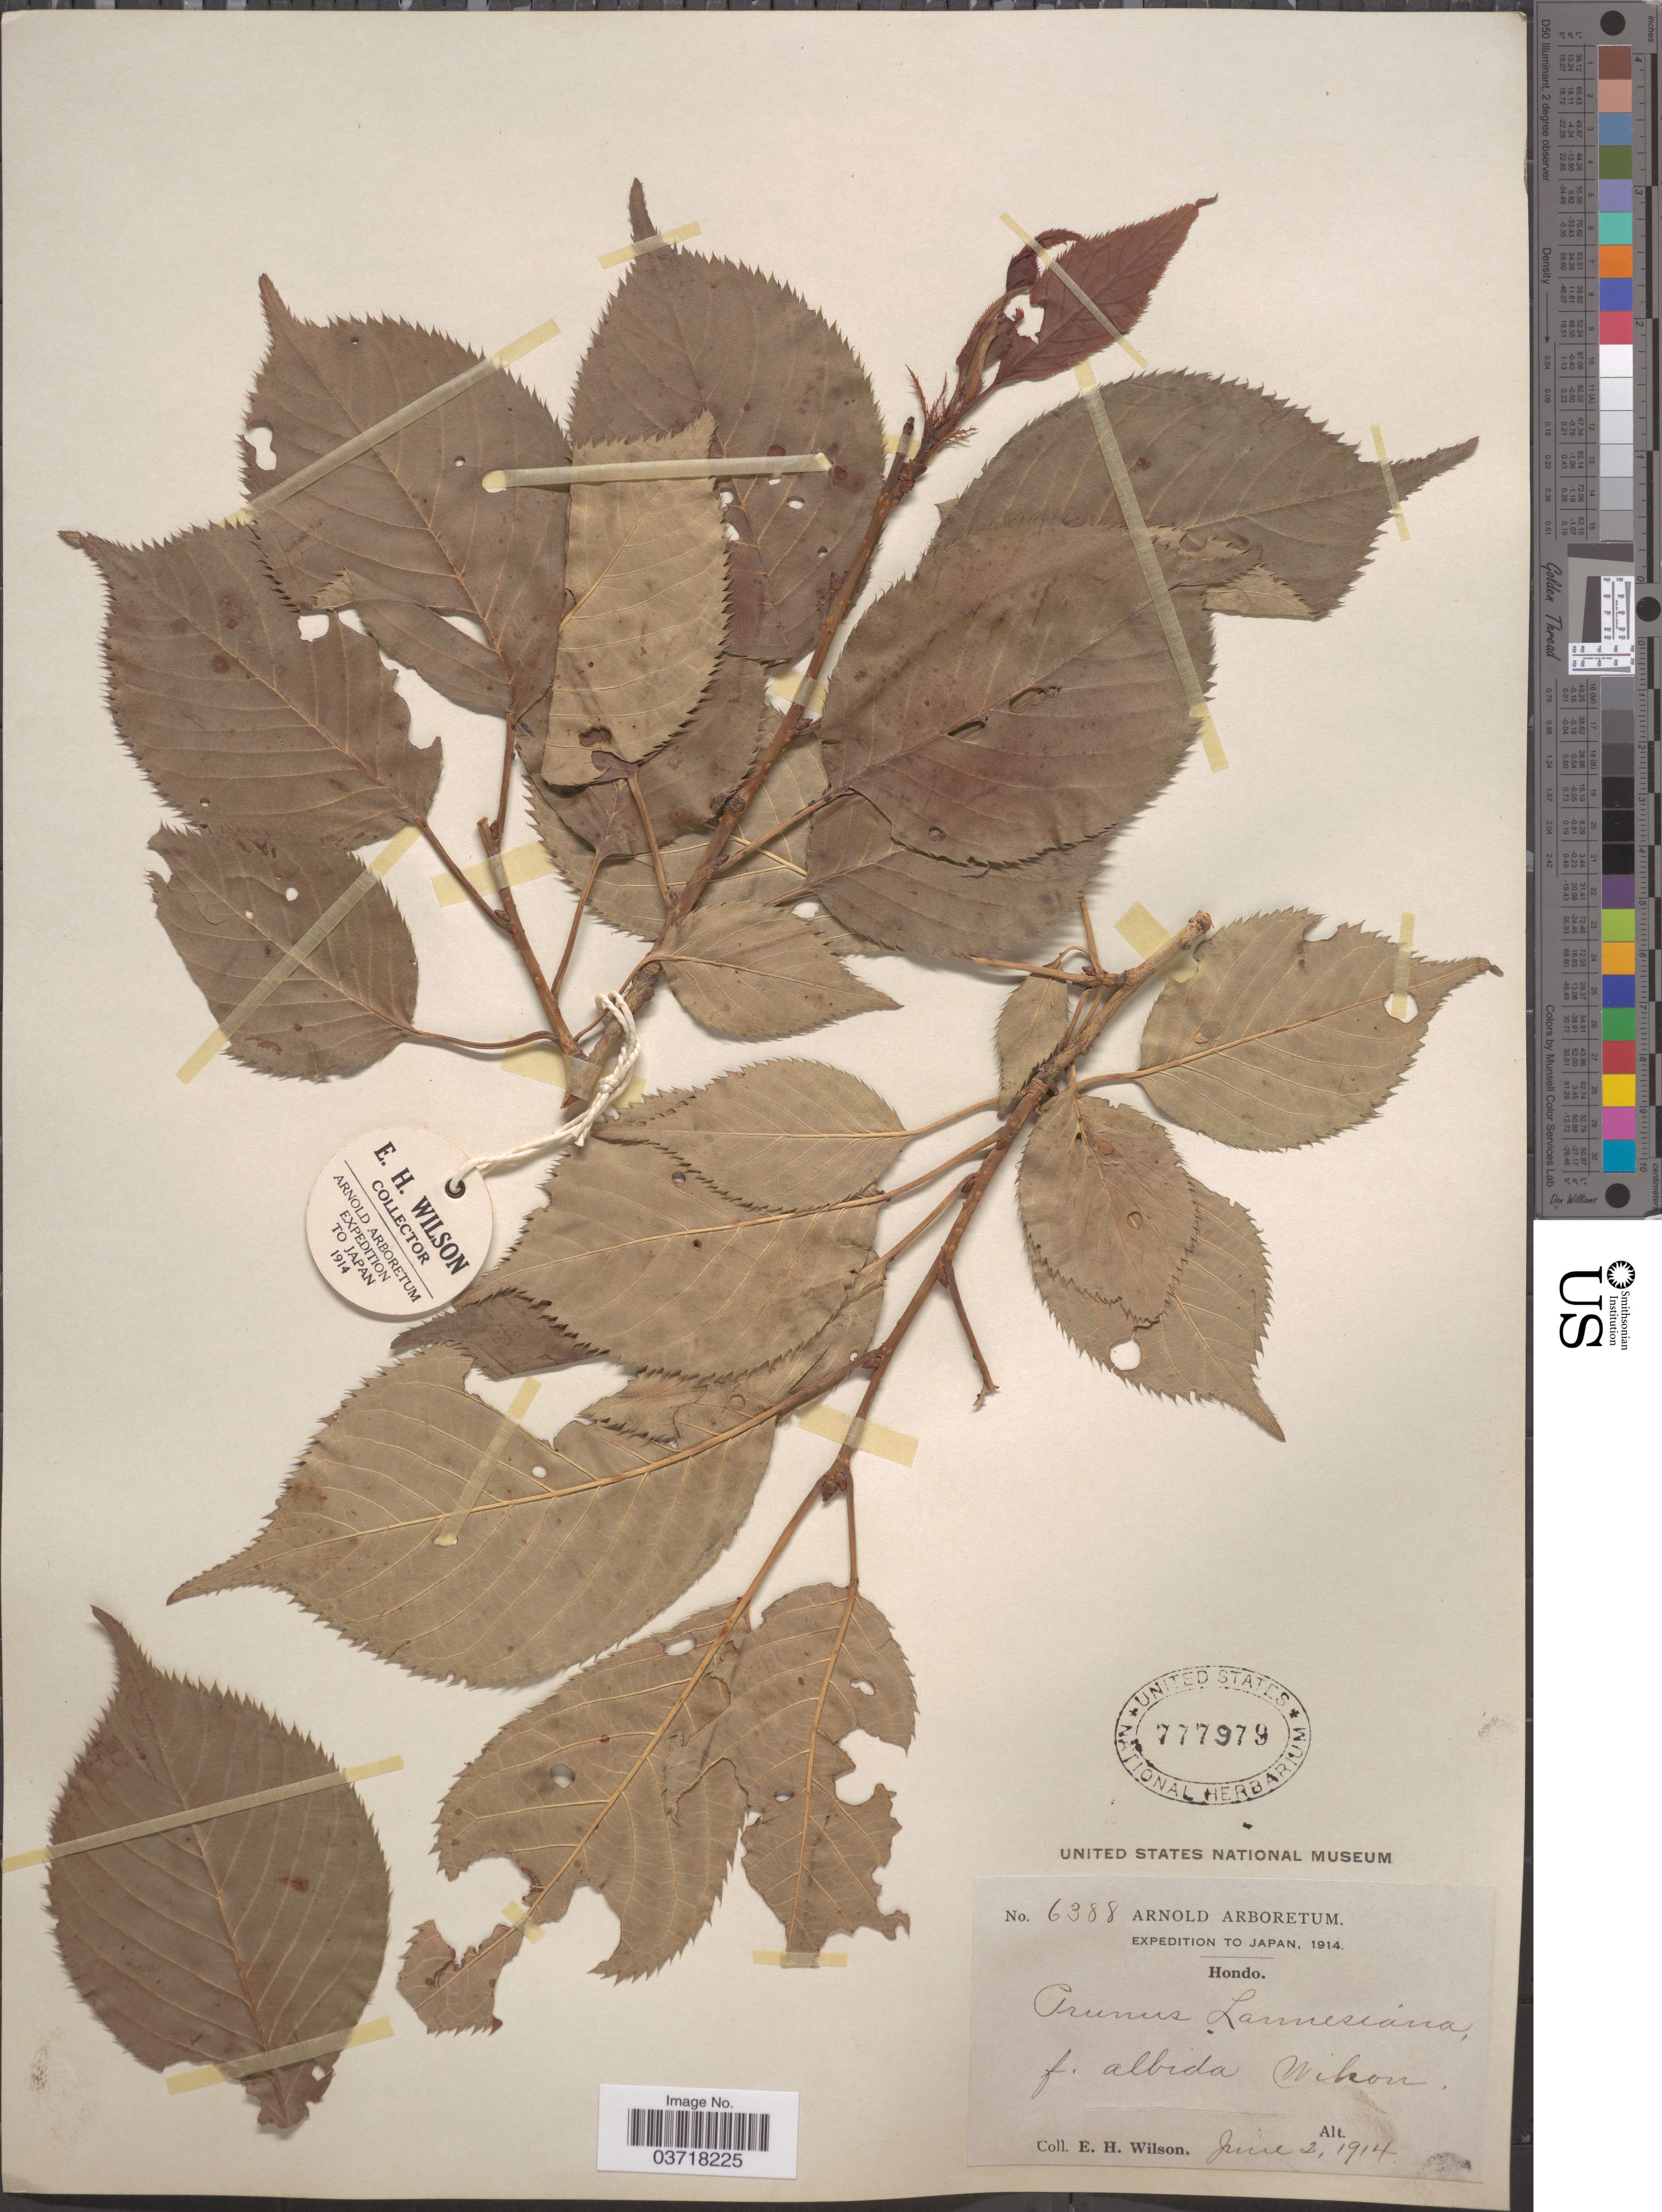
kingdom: Plantae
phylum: Tracheophyta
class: Magnoliopsida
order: Rosales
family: Rosaceae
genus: Prunus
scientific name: Prunus serrulata var. lannesiana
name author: (Carrière) Makino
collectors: E. Wilson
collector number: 6388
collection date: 1914-06-02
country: Japan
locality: Hondo.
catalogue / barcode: US 777979